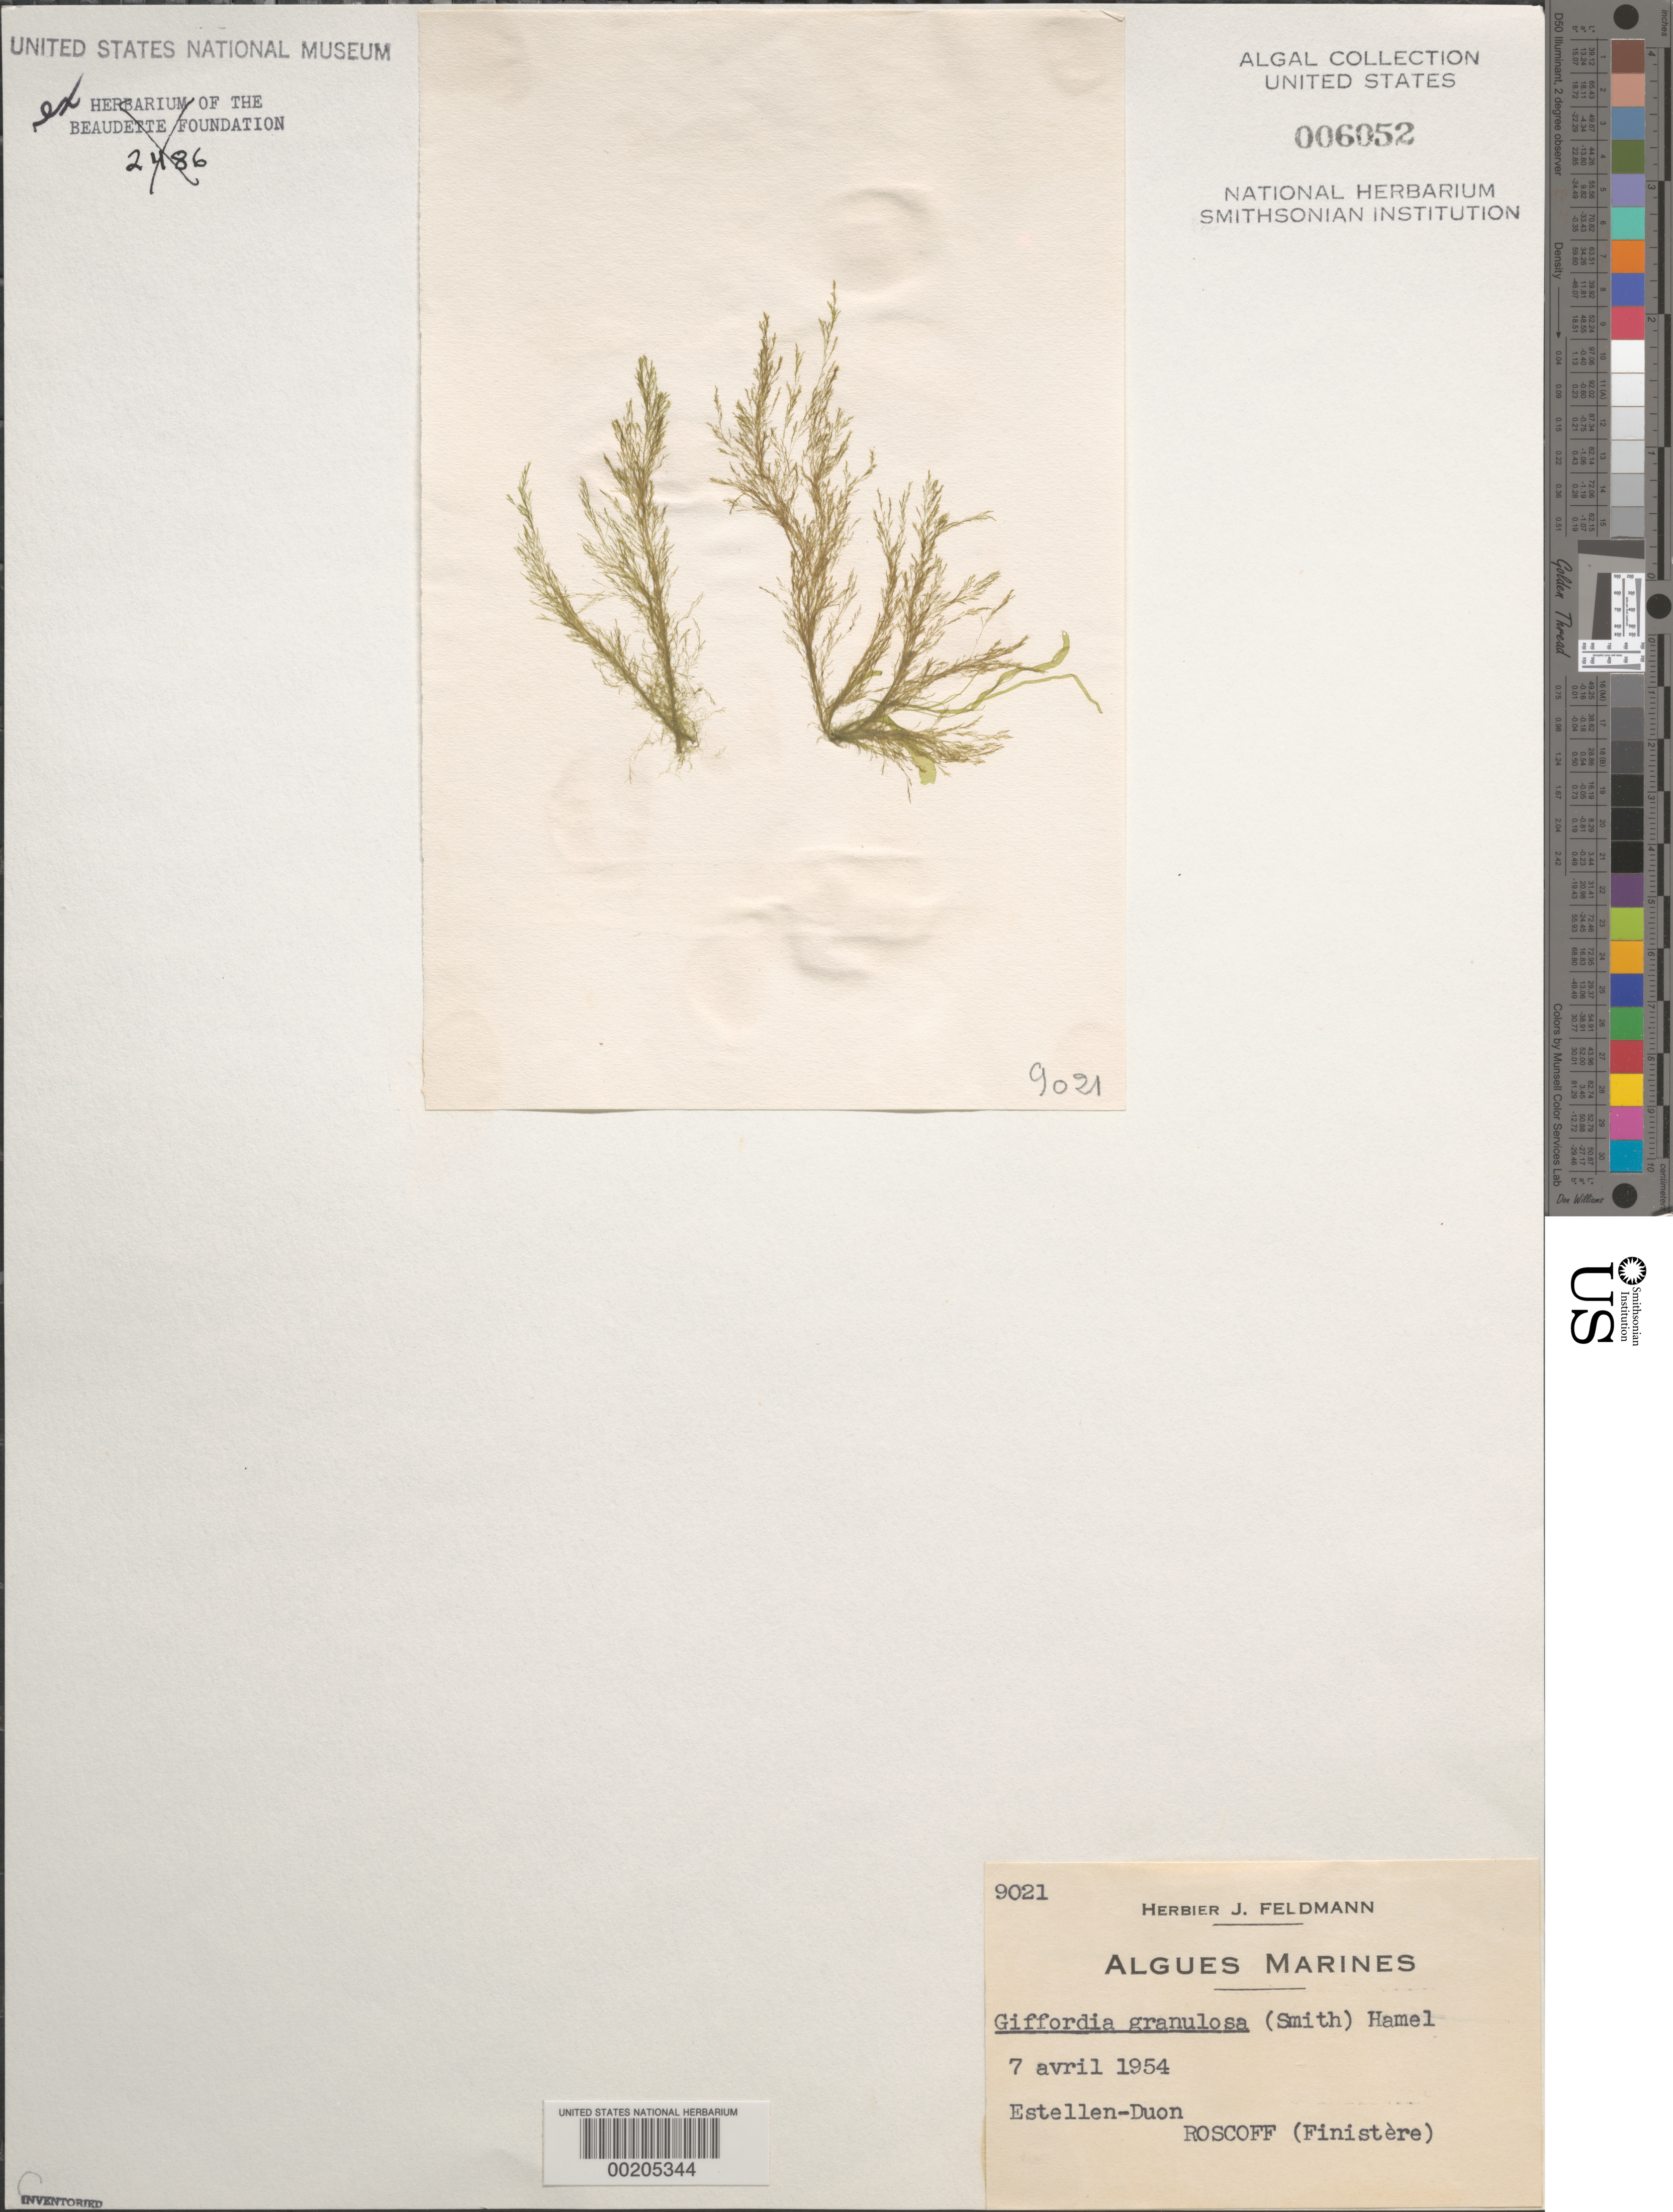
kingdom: Chromista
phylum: Ochrophyta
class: Phaeophyceae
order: Ectocarpales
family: Acinetosporaceae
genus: Hincksia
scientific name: Hincksia granulosa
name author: (Sm.) P.C. Silva in P.C. Silva et al.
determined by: Algae name updating Project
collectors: J. Feldmann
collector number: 9021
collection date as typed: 07 Apr 1954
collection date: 1954-04-07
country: France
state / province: Bretagne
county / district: Finistère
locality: Roscoff, Estellen-Duon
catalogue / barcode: US 6052